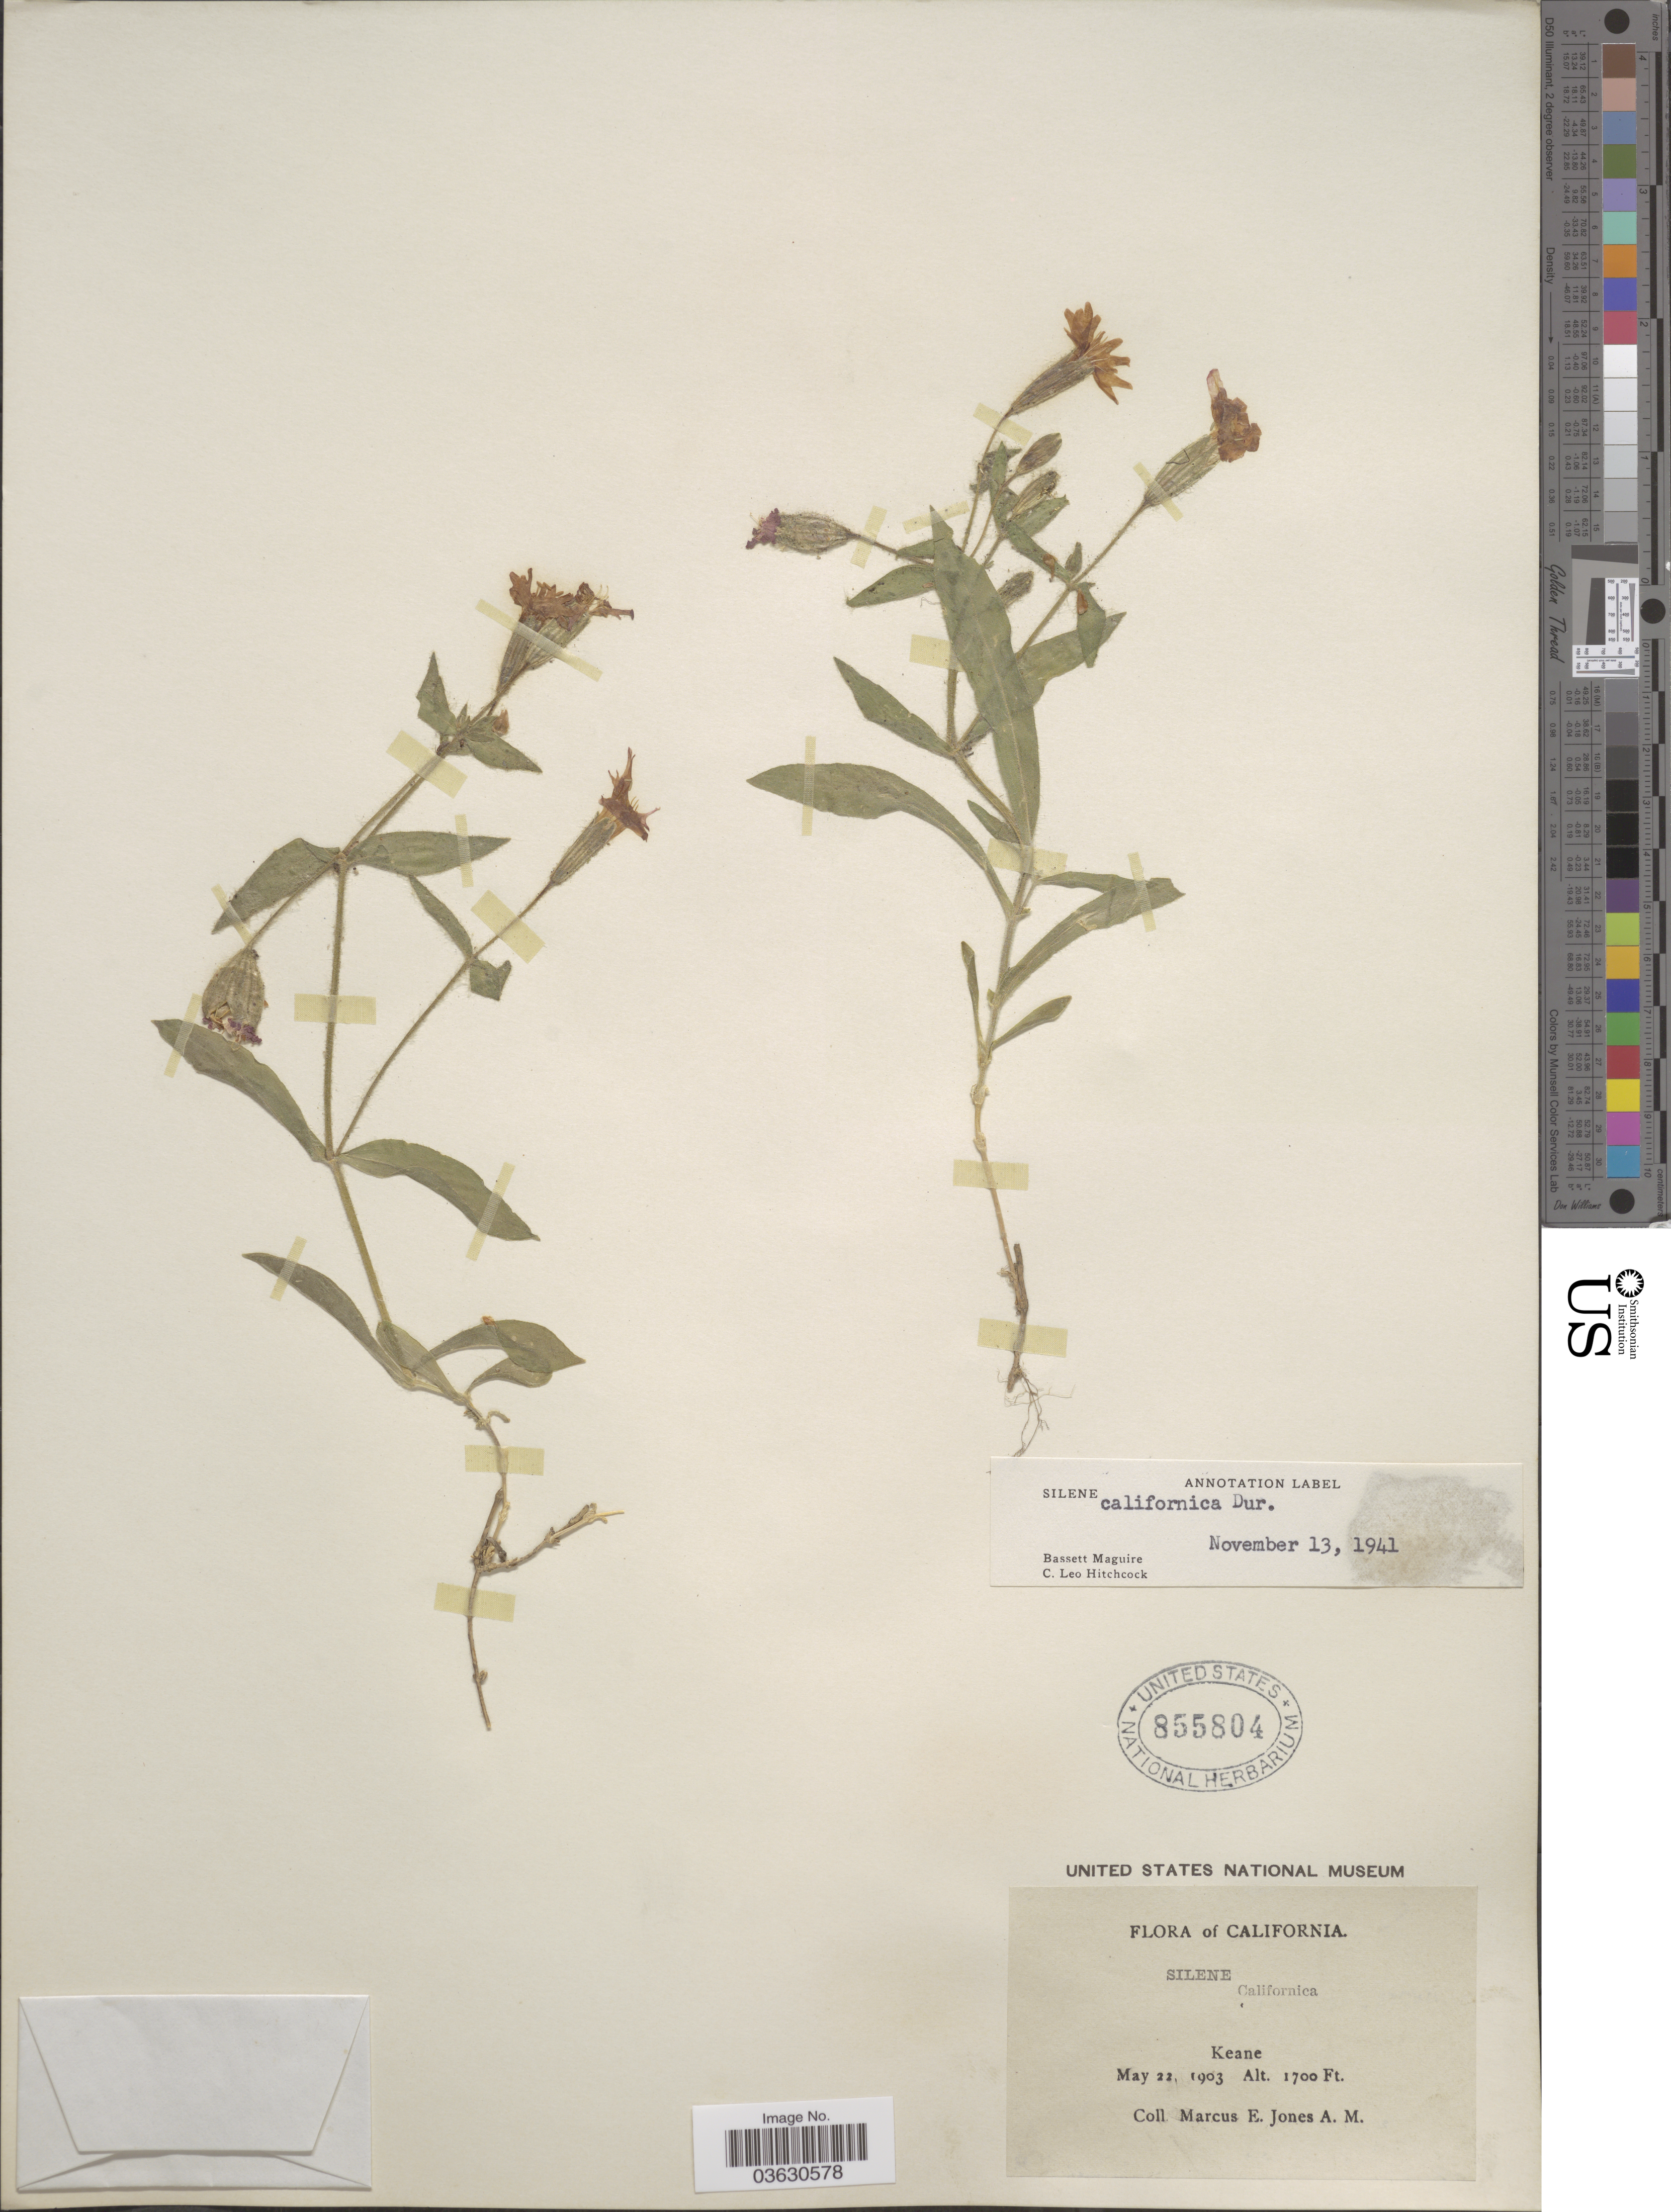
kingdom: Plantae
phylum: Tracheophyta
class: Magnoliopsida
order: Caryophyllales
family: Caryophyllaceae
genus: Silene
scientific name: Silene californica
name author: Durand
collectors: M. E. Jones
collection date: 1903-05-22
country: United States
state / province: California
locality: Keane.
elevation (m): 518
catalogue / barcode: US 855804